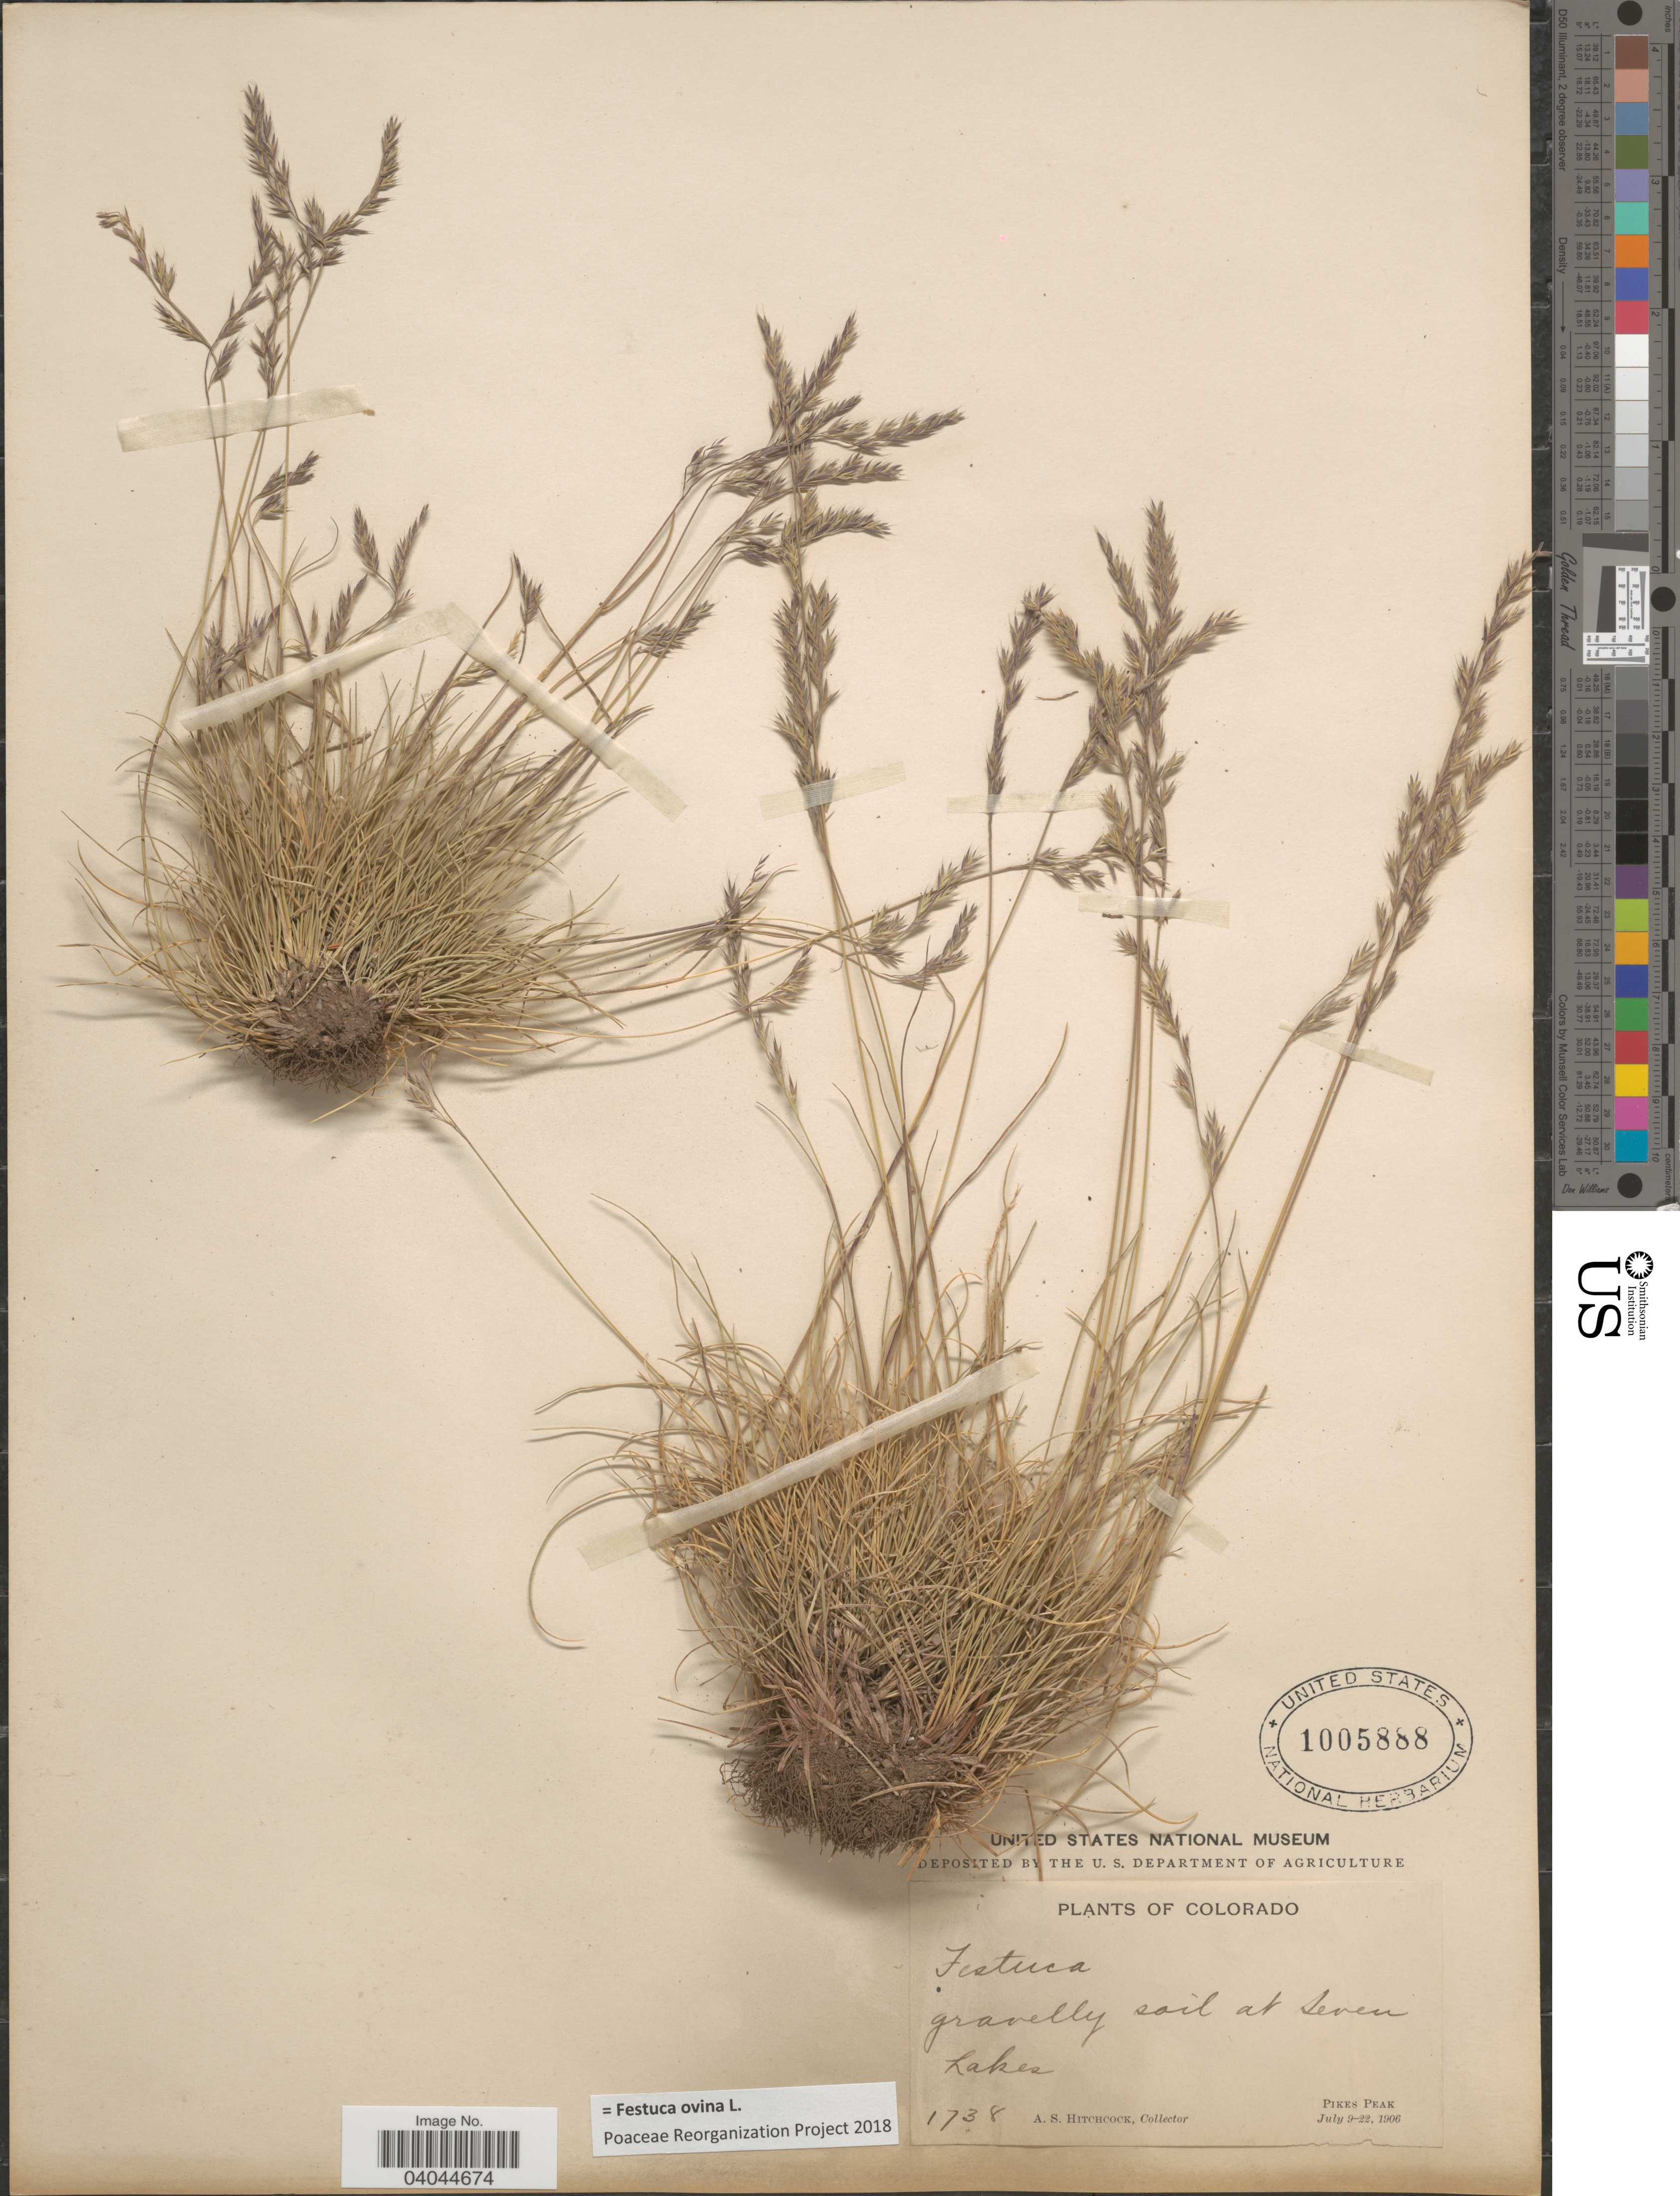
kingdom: Plantae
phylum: Tracheophyta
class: Liliopsida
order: Poales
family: Poaceae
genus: Festuca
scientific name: Festuca ovina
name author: L.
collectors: A. S. Hitchcock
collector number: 1738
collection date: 1906-07-09/1906-07-22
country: United States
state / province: Colorado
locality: Gravelly soil at Seven Lakes. Pikes Peak.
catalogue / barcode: US 1005888